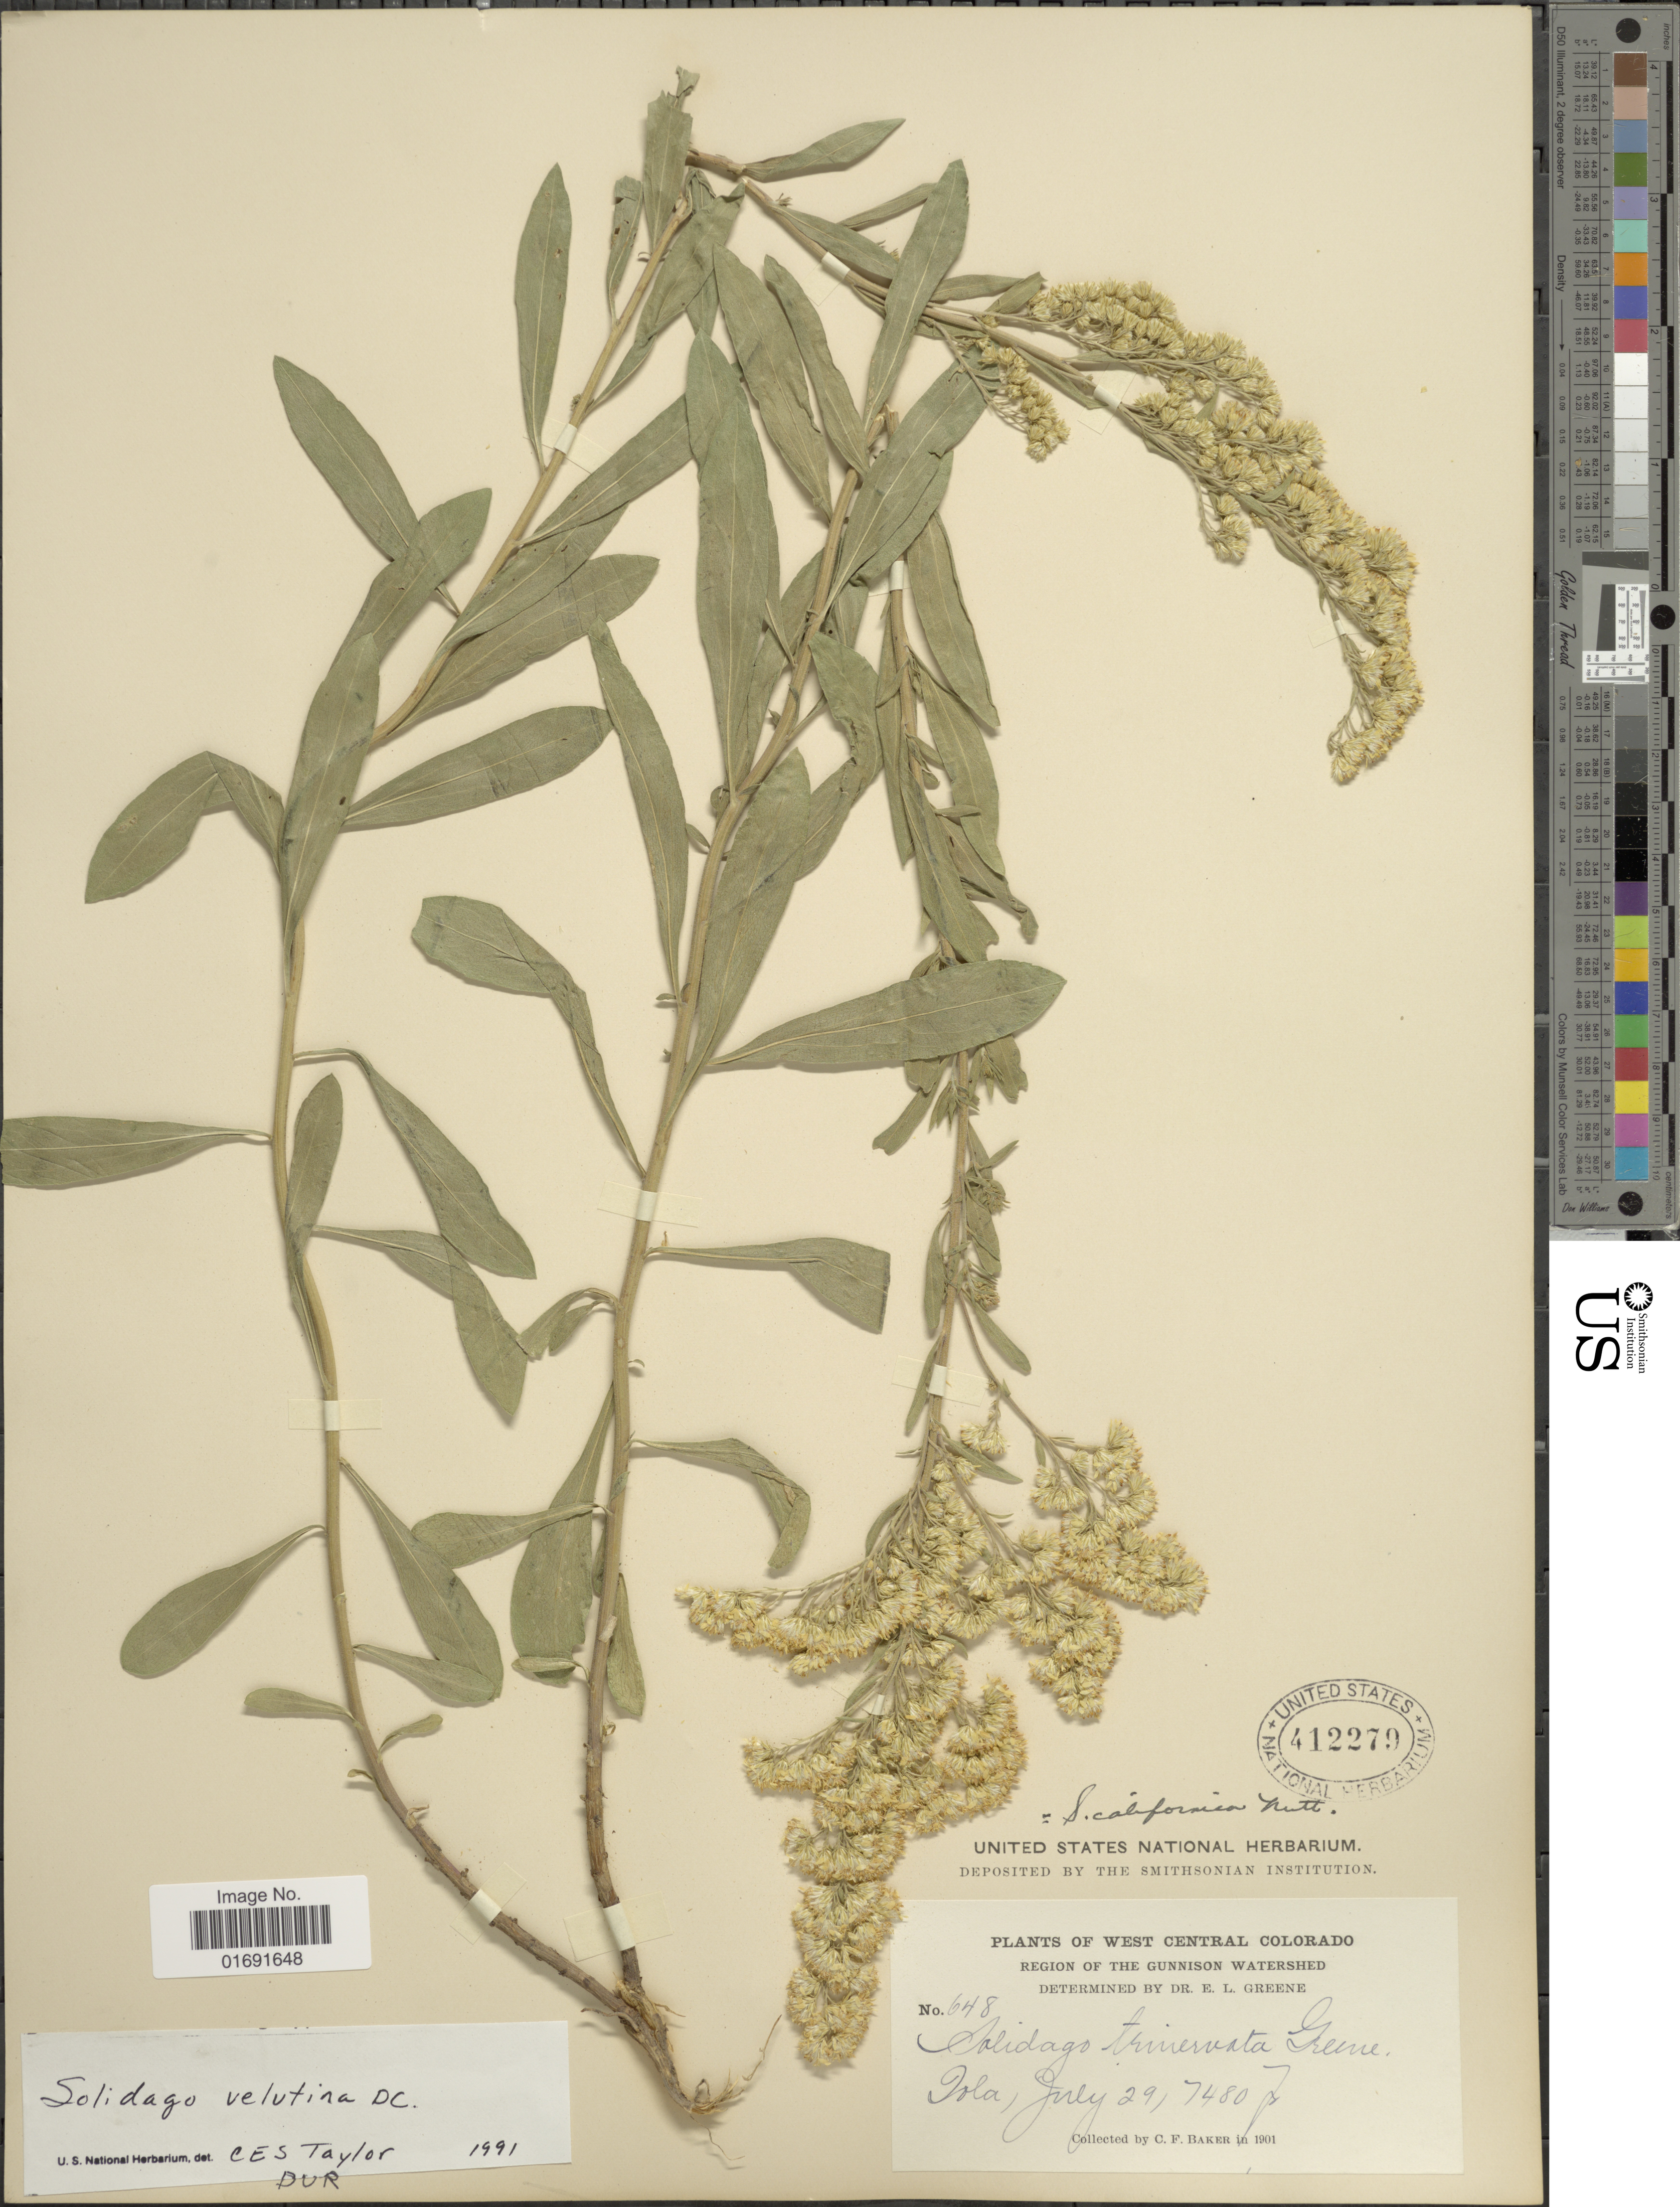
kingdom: Plantae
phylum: Tracheophyta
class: Magnoliopsida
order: Asterales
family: Asteraceae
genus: Solidago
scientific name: Solidago velutina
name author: DC.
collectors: C. F. Baker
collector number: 648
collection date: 1901-07-29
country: United States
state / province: Colorado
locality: West Central Colorado, region of the Gunnison Watershed, Iola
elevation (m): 2280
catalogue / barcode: US 412279